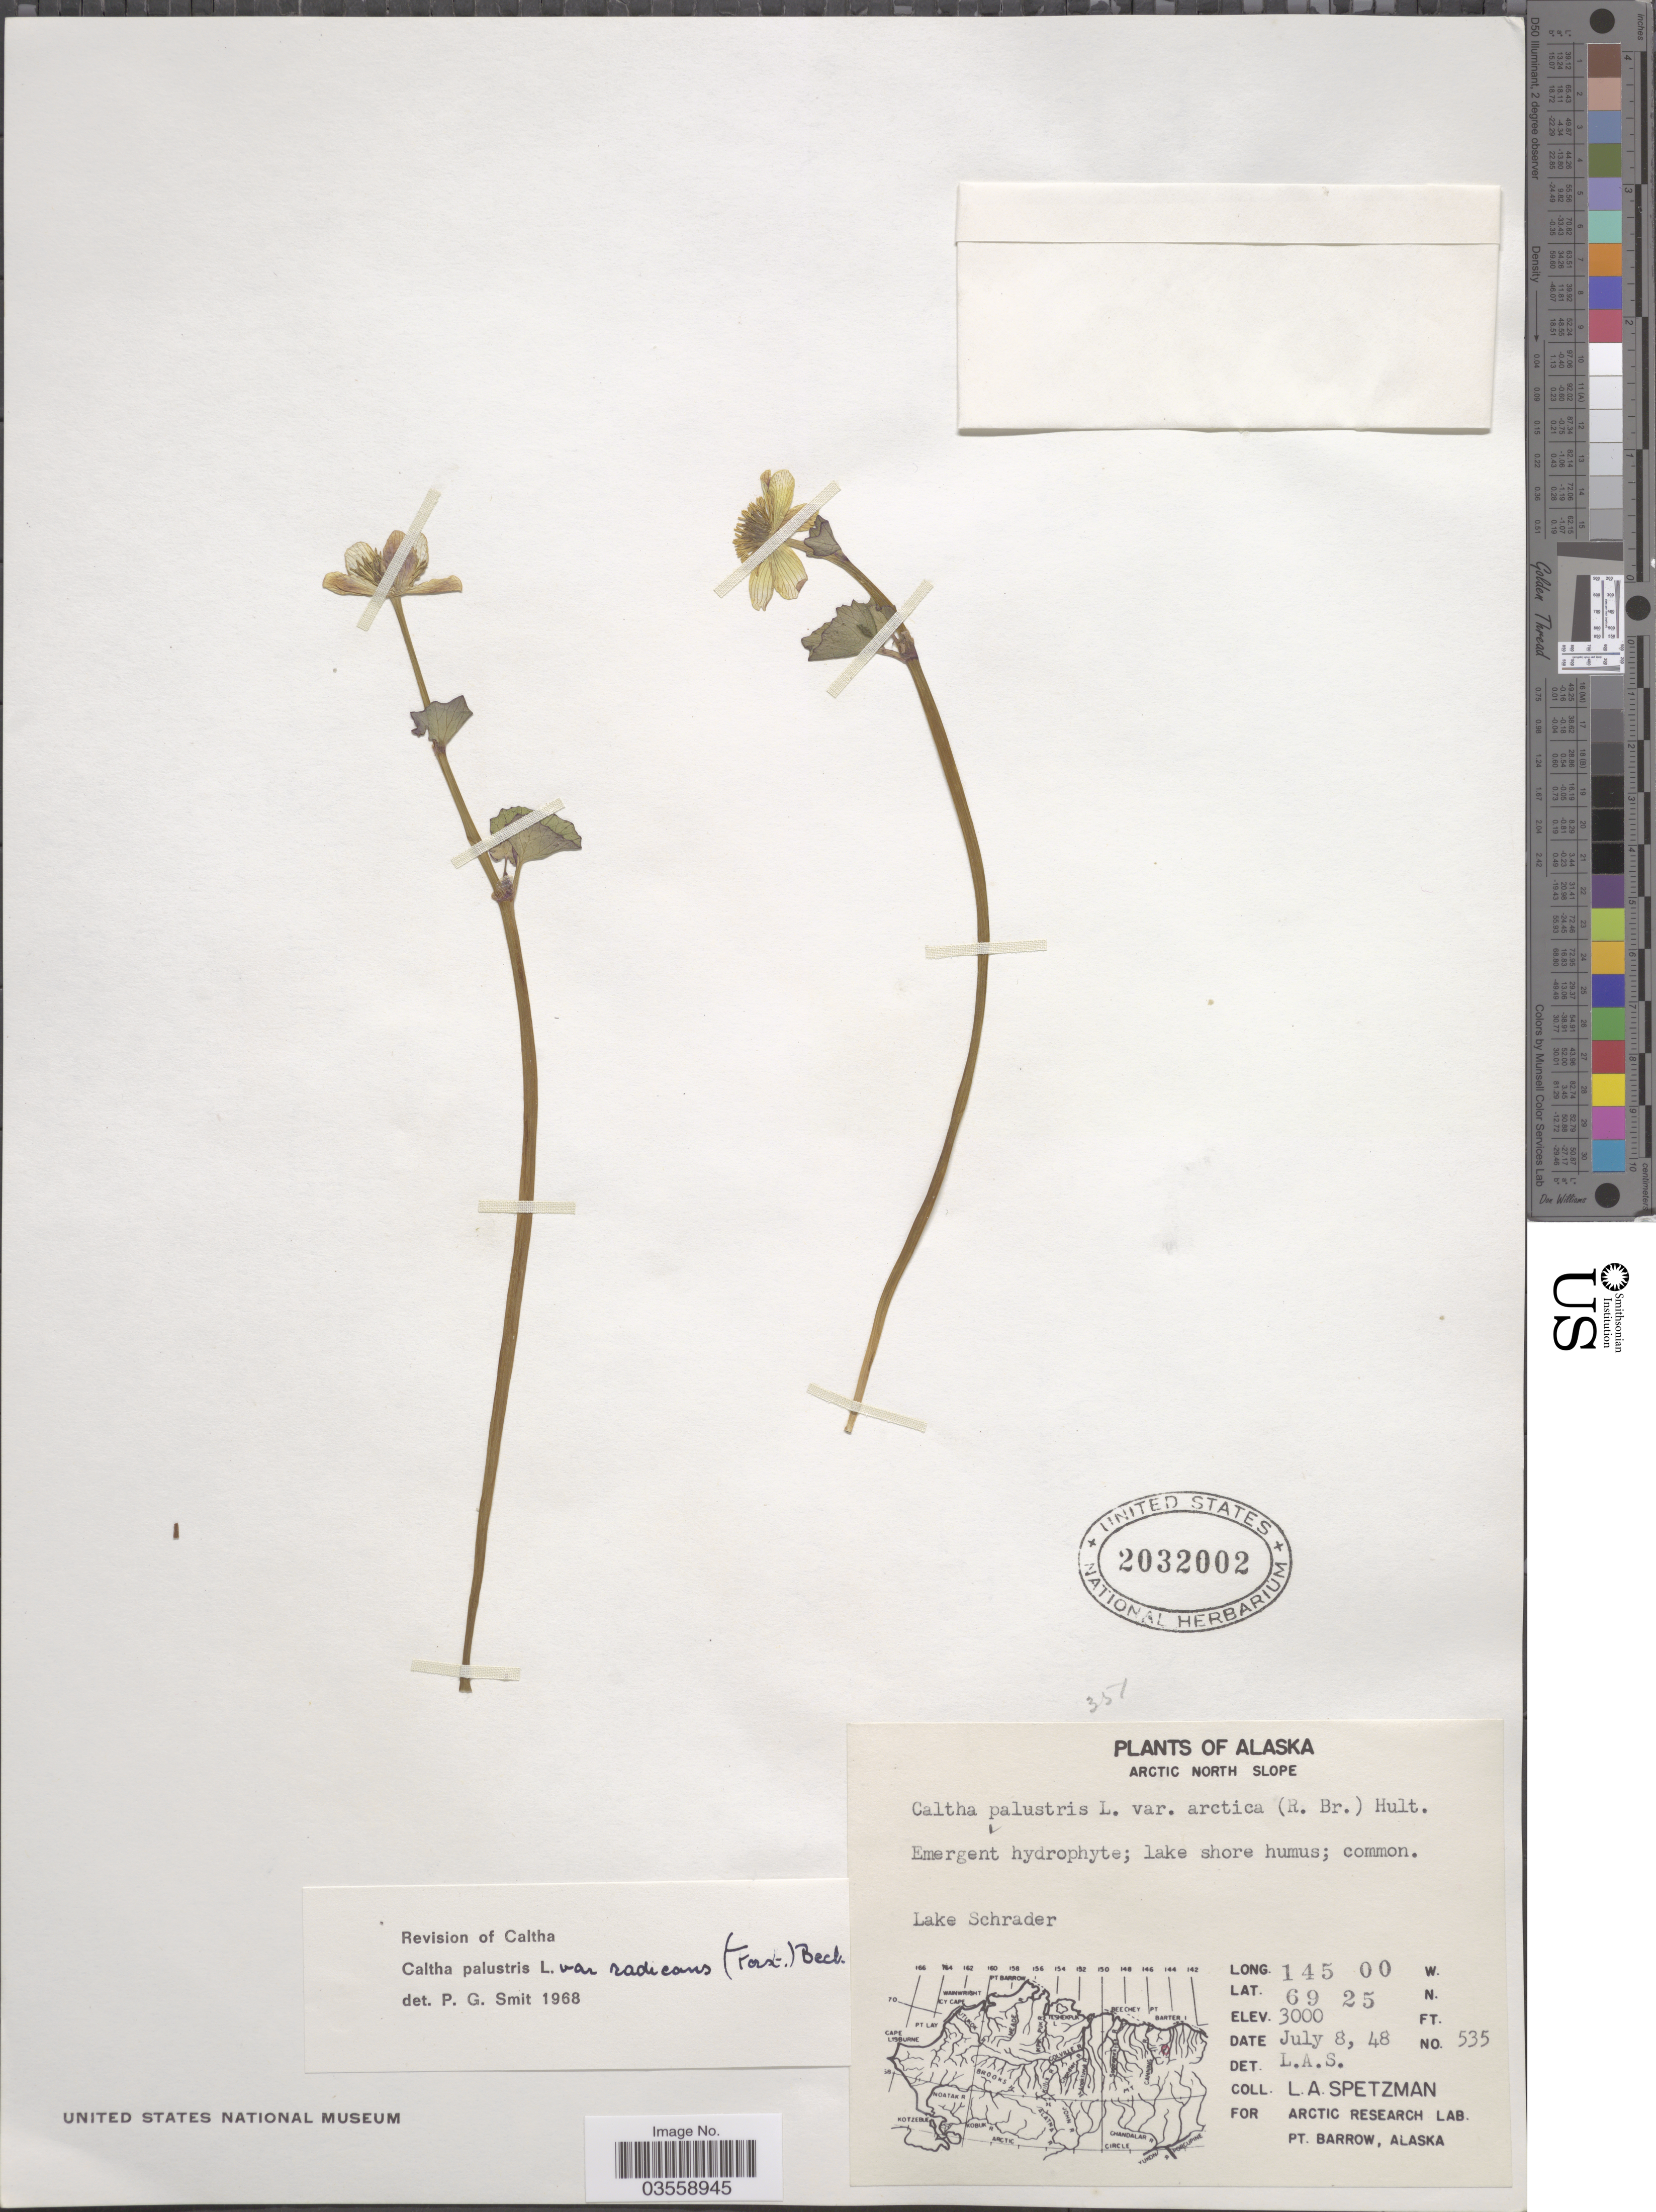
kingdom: Plantae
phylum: Tracheophyta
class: Magnoliopsida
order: Ranunculales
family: Ranunculaceae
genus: Caltha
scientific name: Caltha palustris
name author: L.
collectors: L. Spetzman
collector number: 535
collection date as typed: Transcribed d/m/y: 8/7/48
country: United States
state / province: Alaska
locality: Arctic North Slope. Lake Schrader.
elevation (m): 914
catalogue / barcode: US 2032002